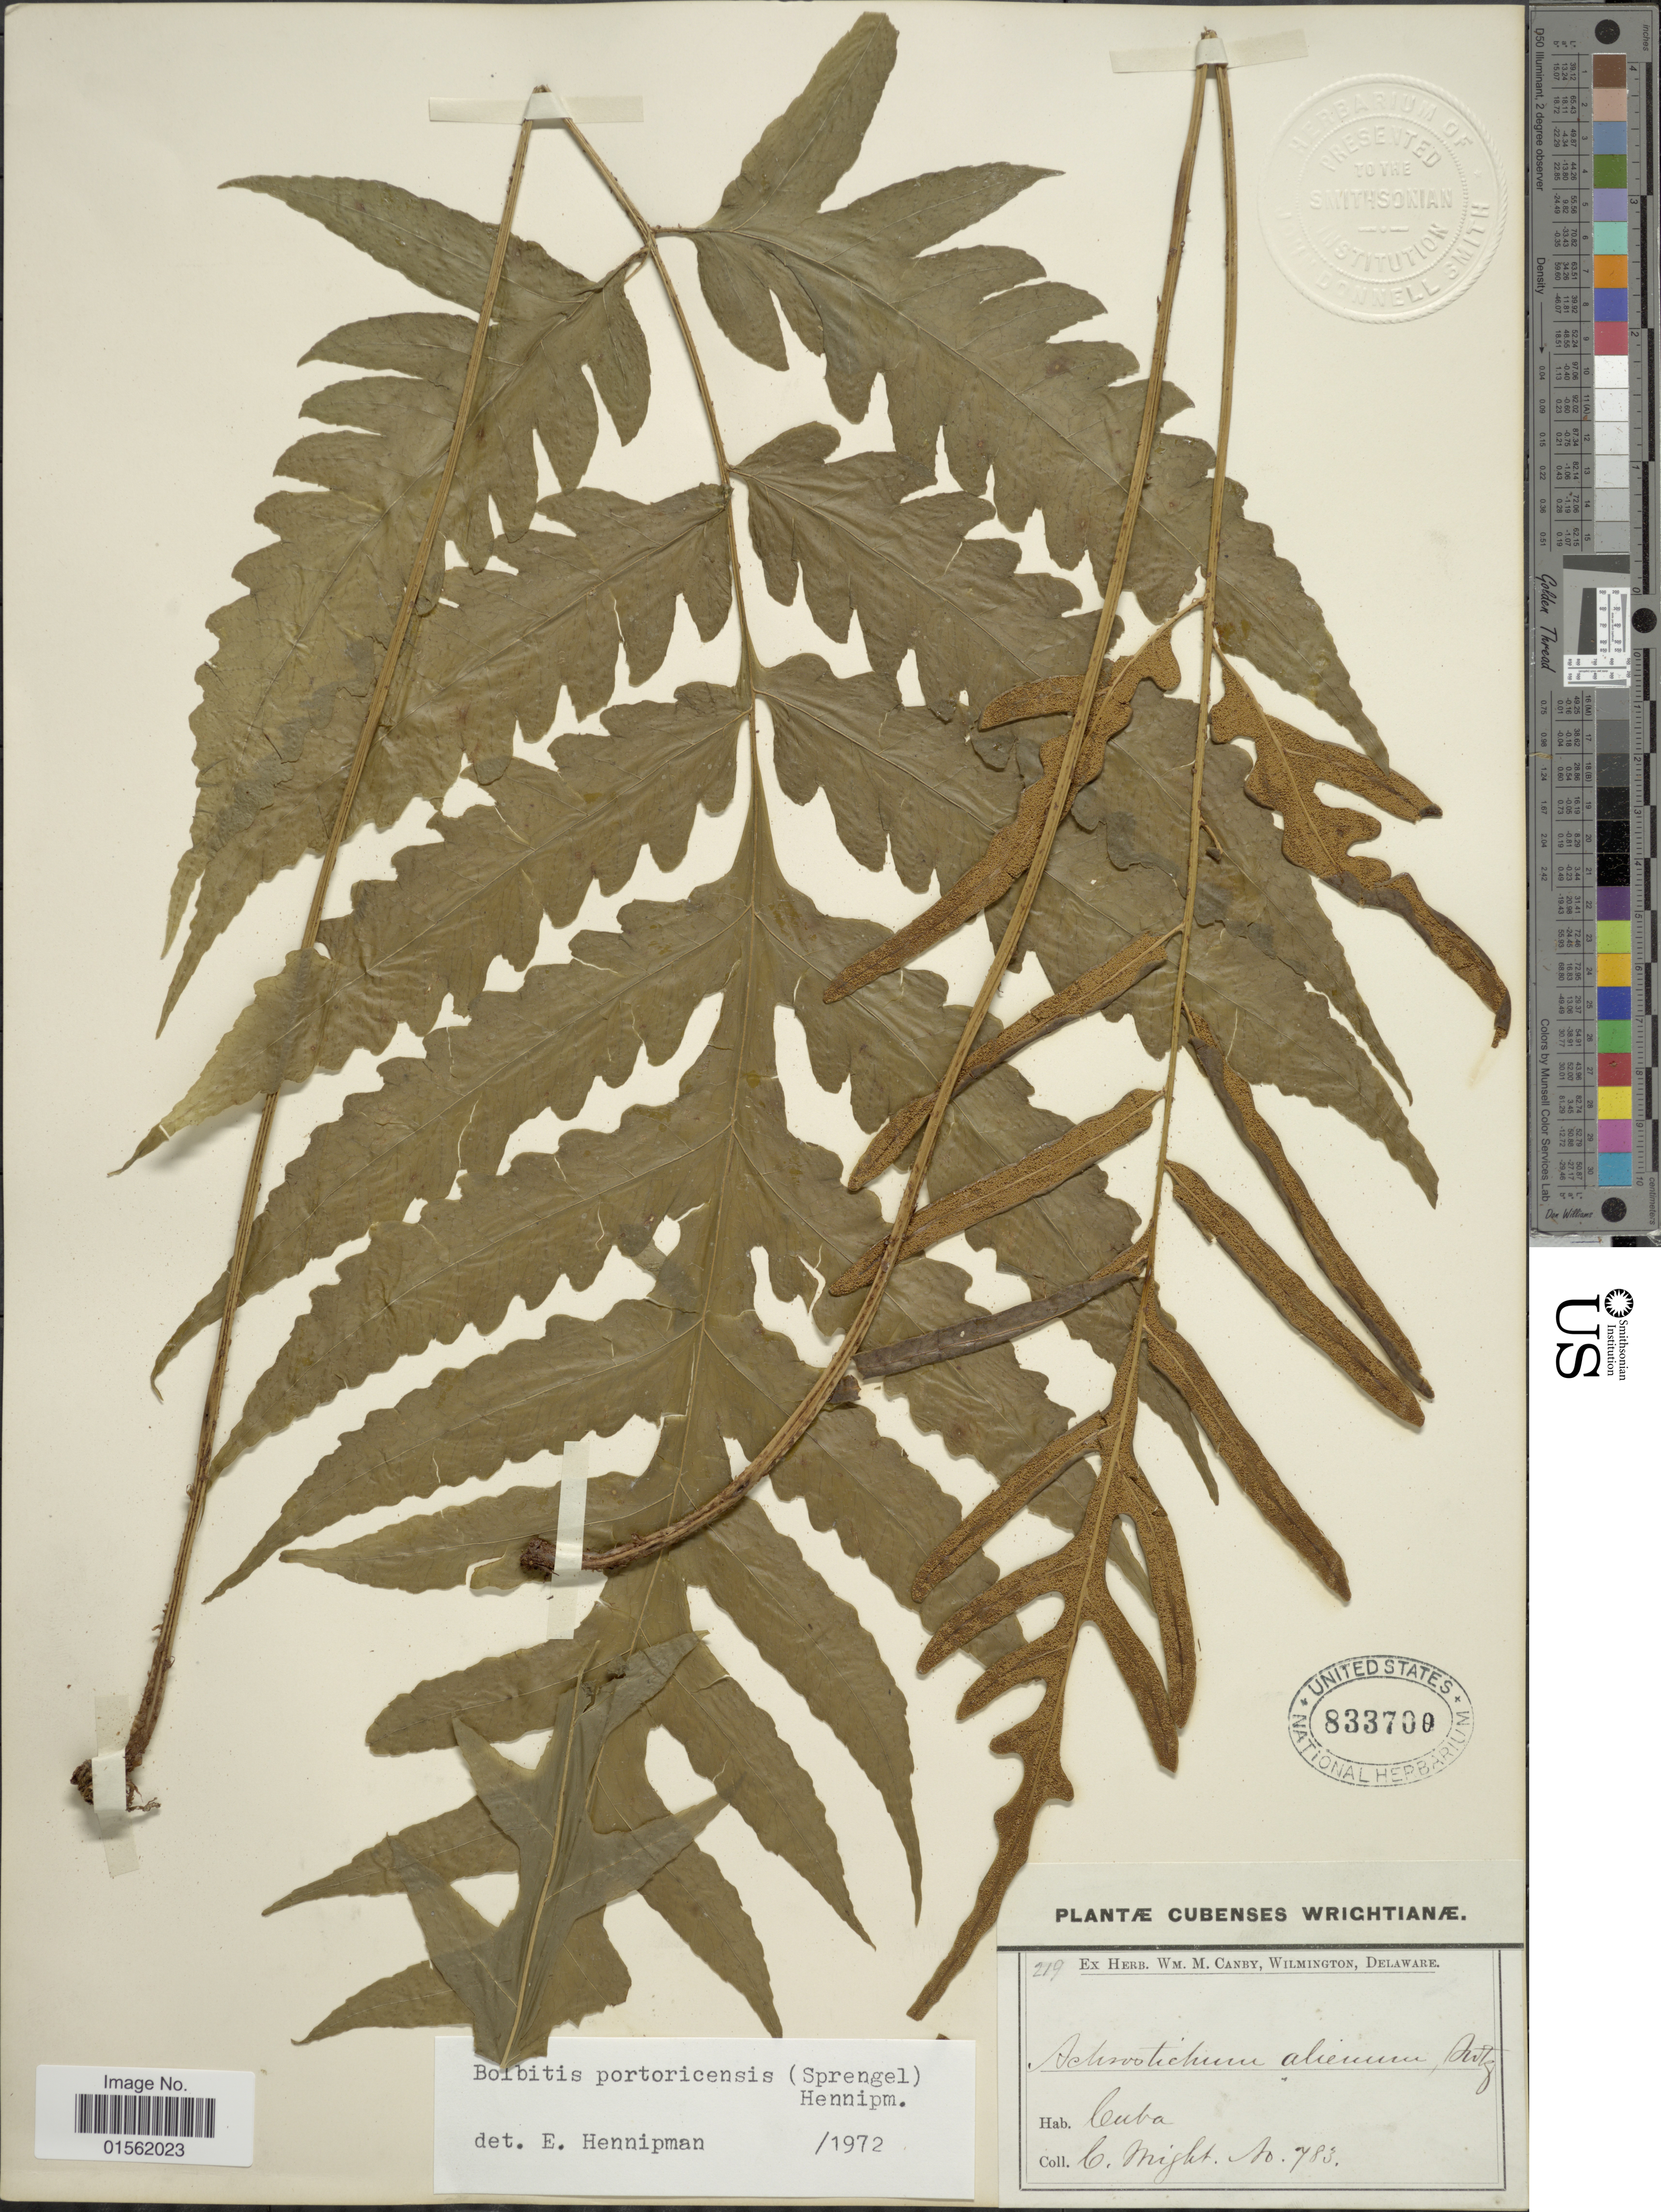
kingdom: Plantae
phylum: Tracheophyta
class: Polypodiopsida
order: Polypodiales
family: Dryopteridaceae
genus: Bolbitis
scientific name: Bolbitis portoricensis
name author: (Spreng.) Hennipman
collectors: C. Wright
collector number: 783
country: Cuba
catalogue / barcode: US 833700